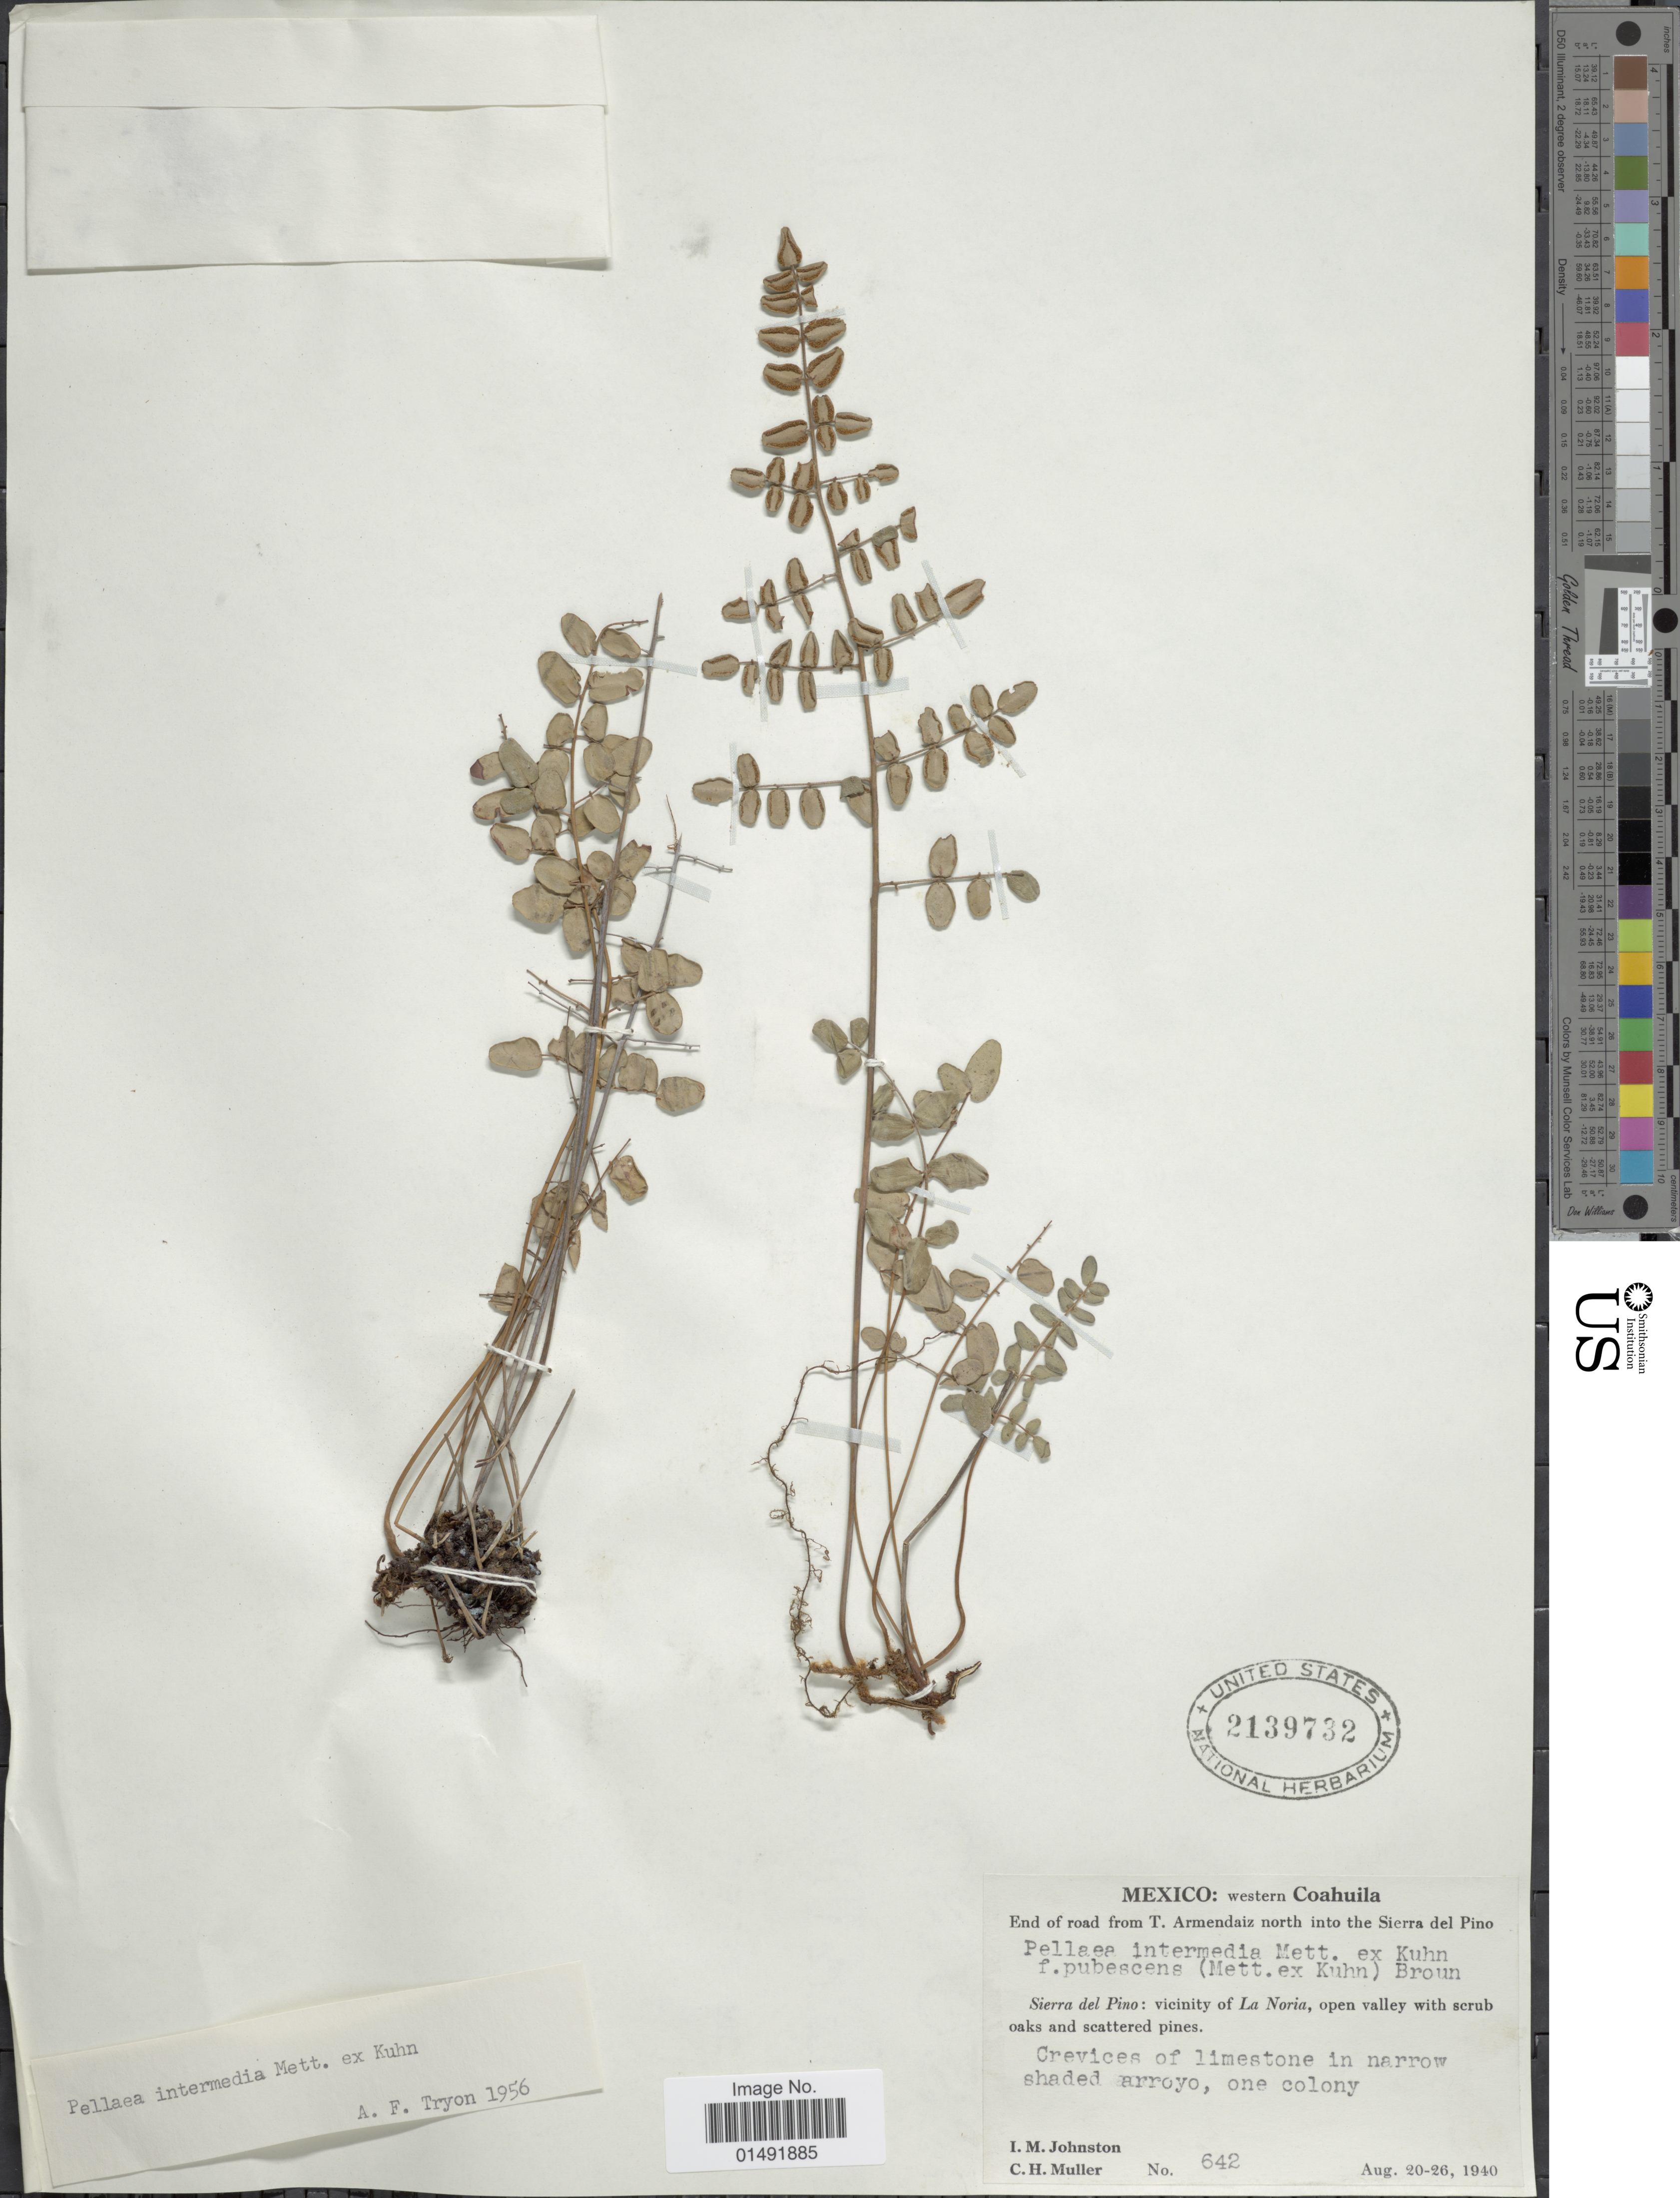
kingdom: Plantae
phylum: Tracheophyta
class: Polypodiopsida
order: Polypodiales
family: Pteridaceae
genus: Pellaea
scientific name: Pellaea intermedia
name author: Mett. ex Kuhn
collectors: I.M. Johnston & C. H. Müller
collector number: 642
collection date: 1940-08-20/1940-08-26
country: Mexico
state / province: Coahuila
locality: Western Coahuila, End of road from T. Armendaiz north into the Sierra del Pino, Sierra del Pino: vicinity of La Noria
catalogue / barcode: US 2139732